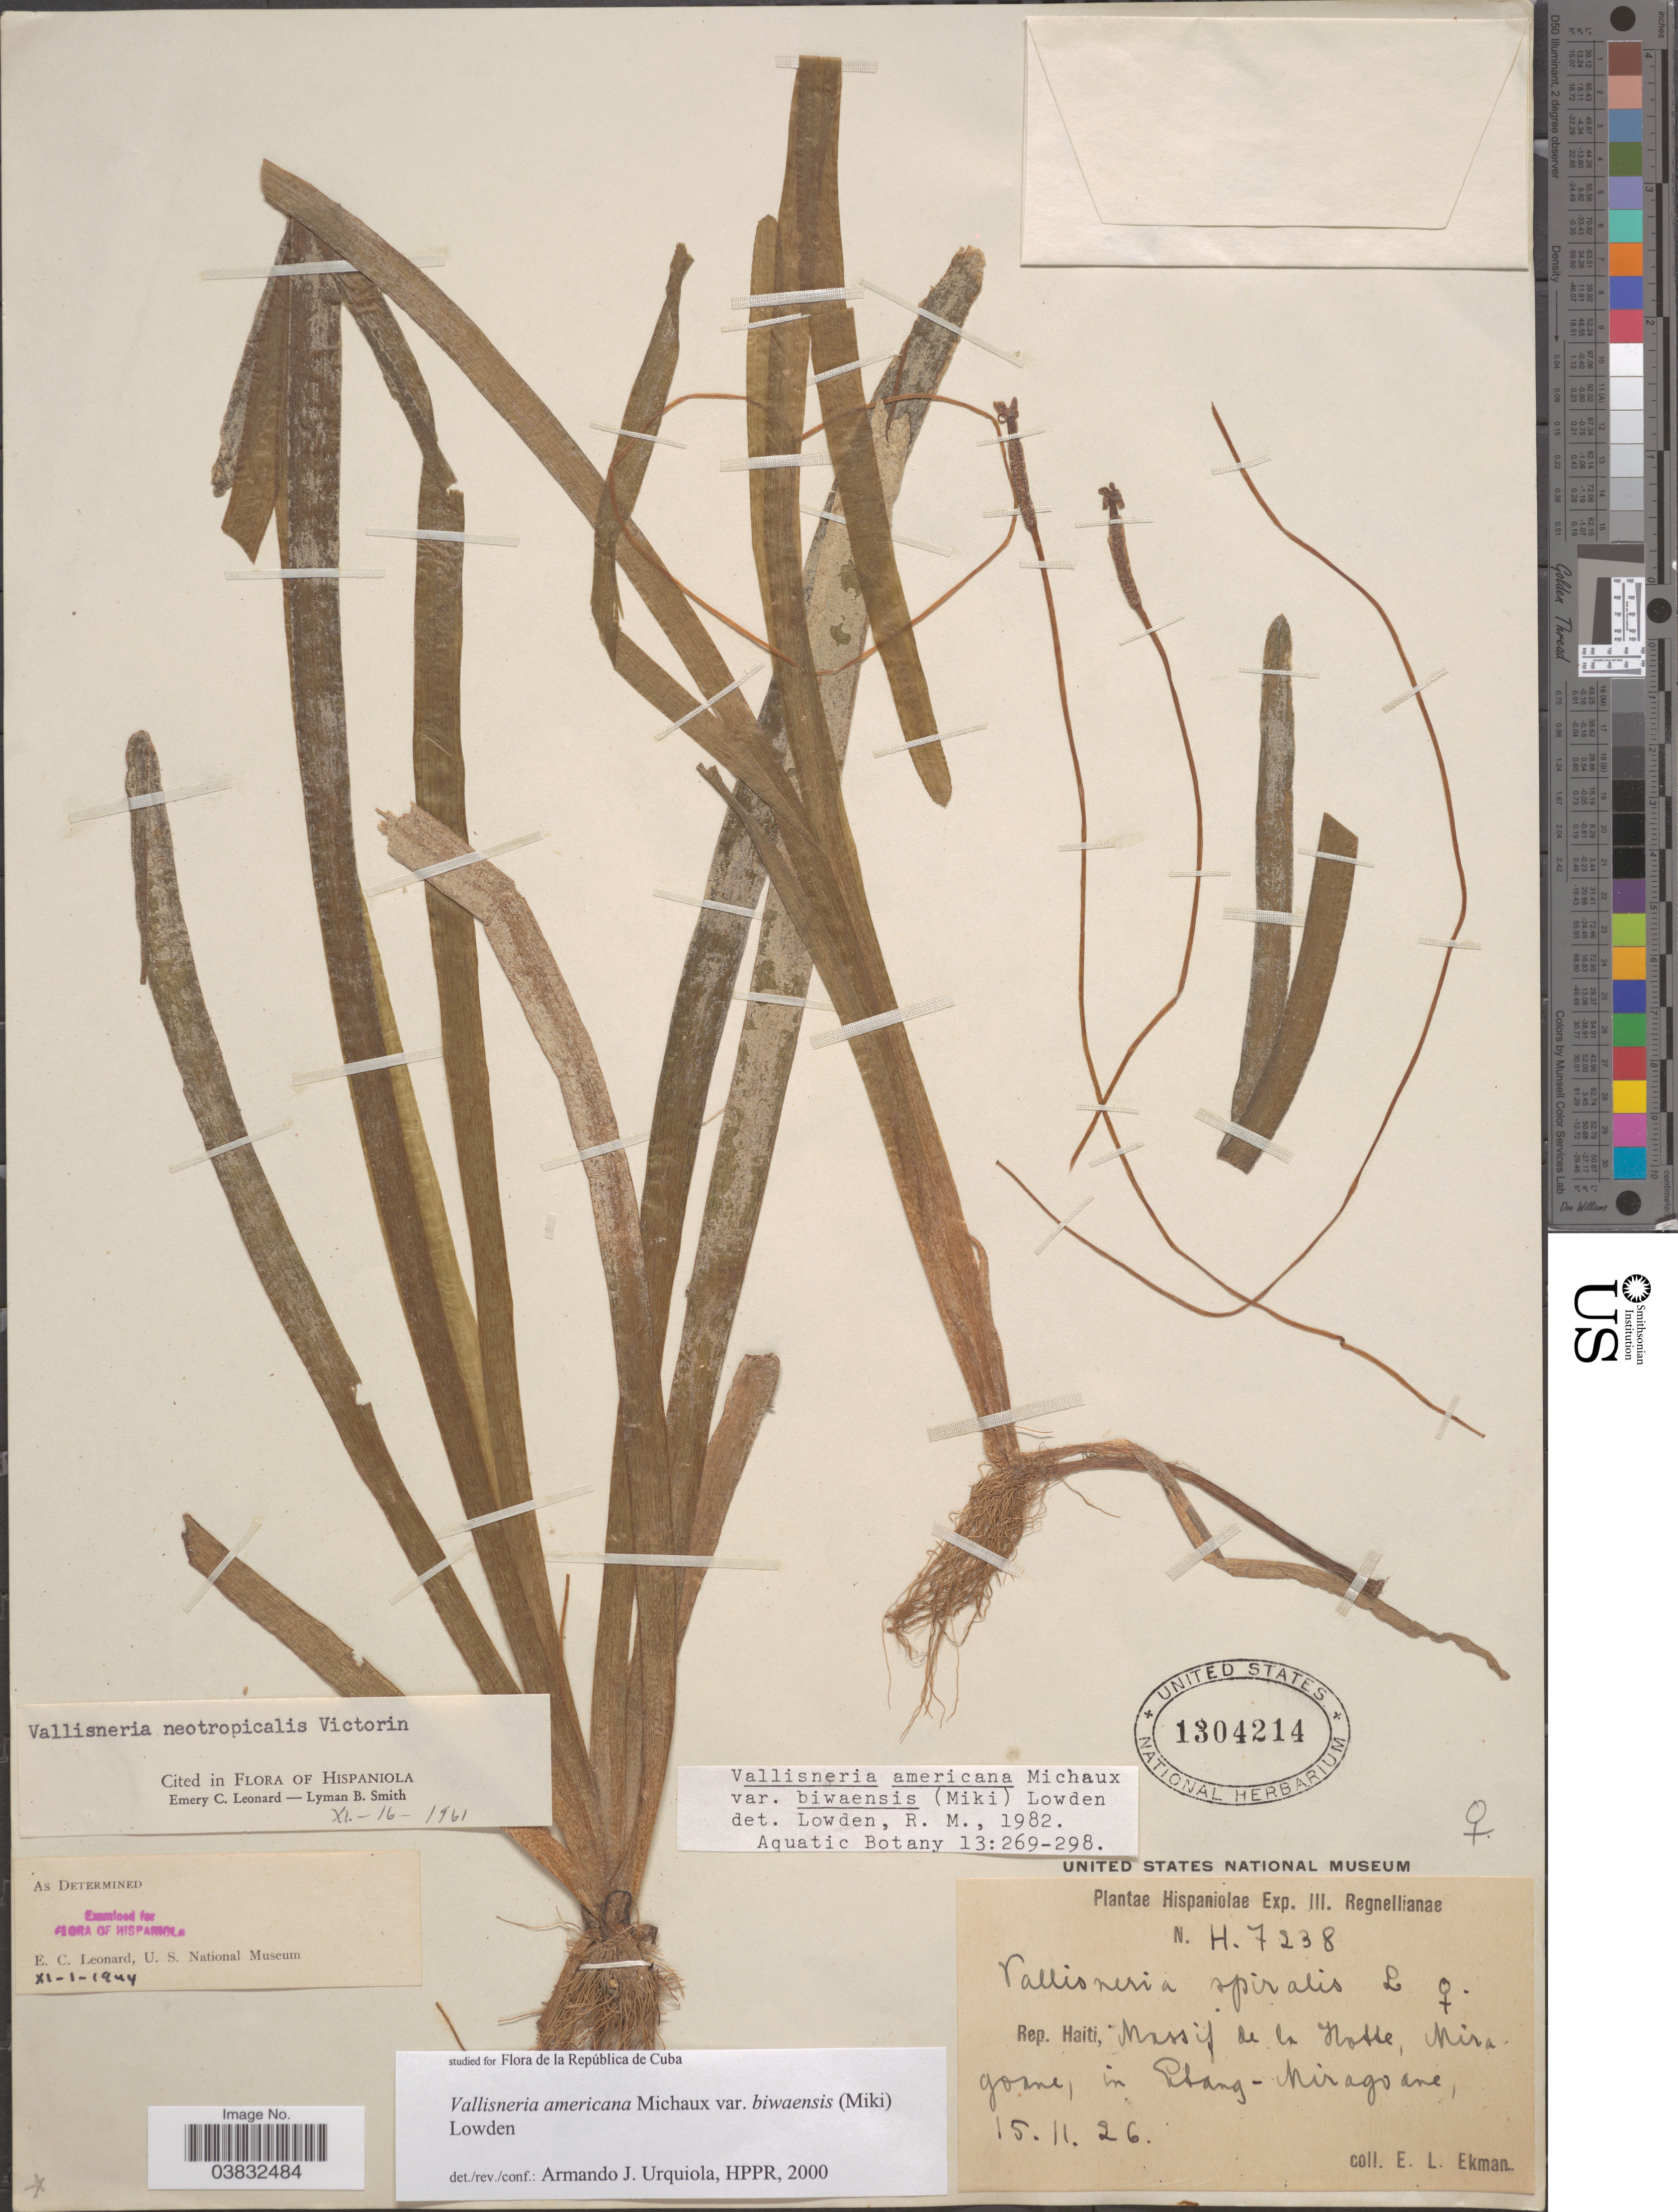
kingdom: Plantae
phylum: Tracheophyta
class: Liliopsida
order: Alismatales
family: Hydrocharitaceae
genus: Vallisneria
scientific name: Vallisneria americana var. biwaensis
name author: (Miki) Lowden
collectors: E. L. Ekman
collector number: H7238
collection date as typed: Transcribed d/m/y: 15/11/26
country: Haiti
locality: Rep. Haiti, Massif de la Nosse, Mira goane, in Phang-Miragoane.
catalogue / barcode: US 1304214